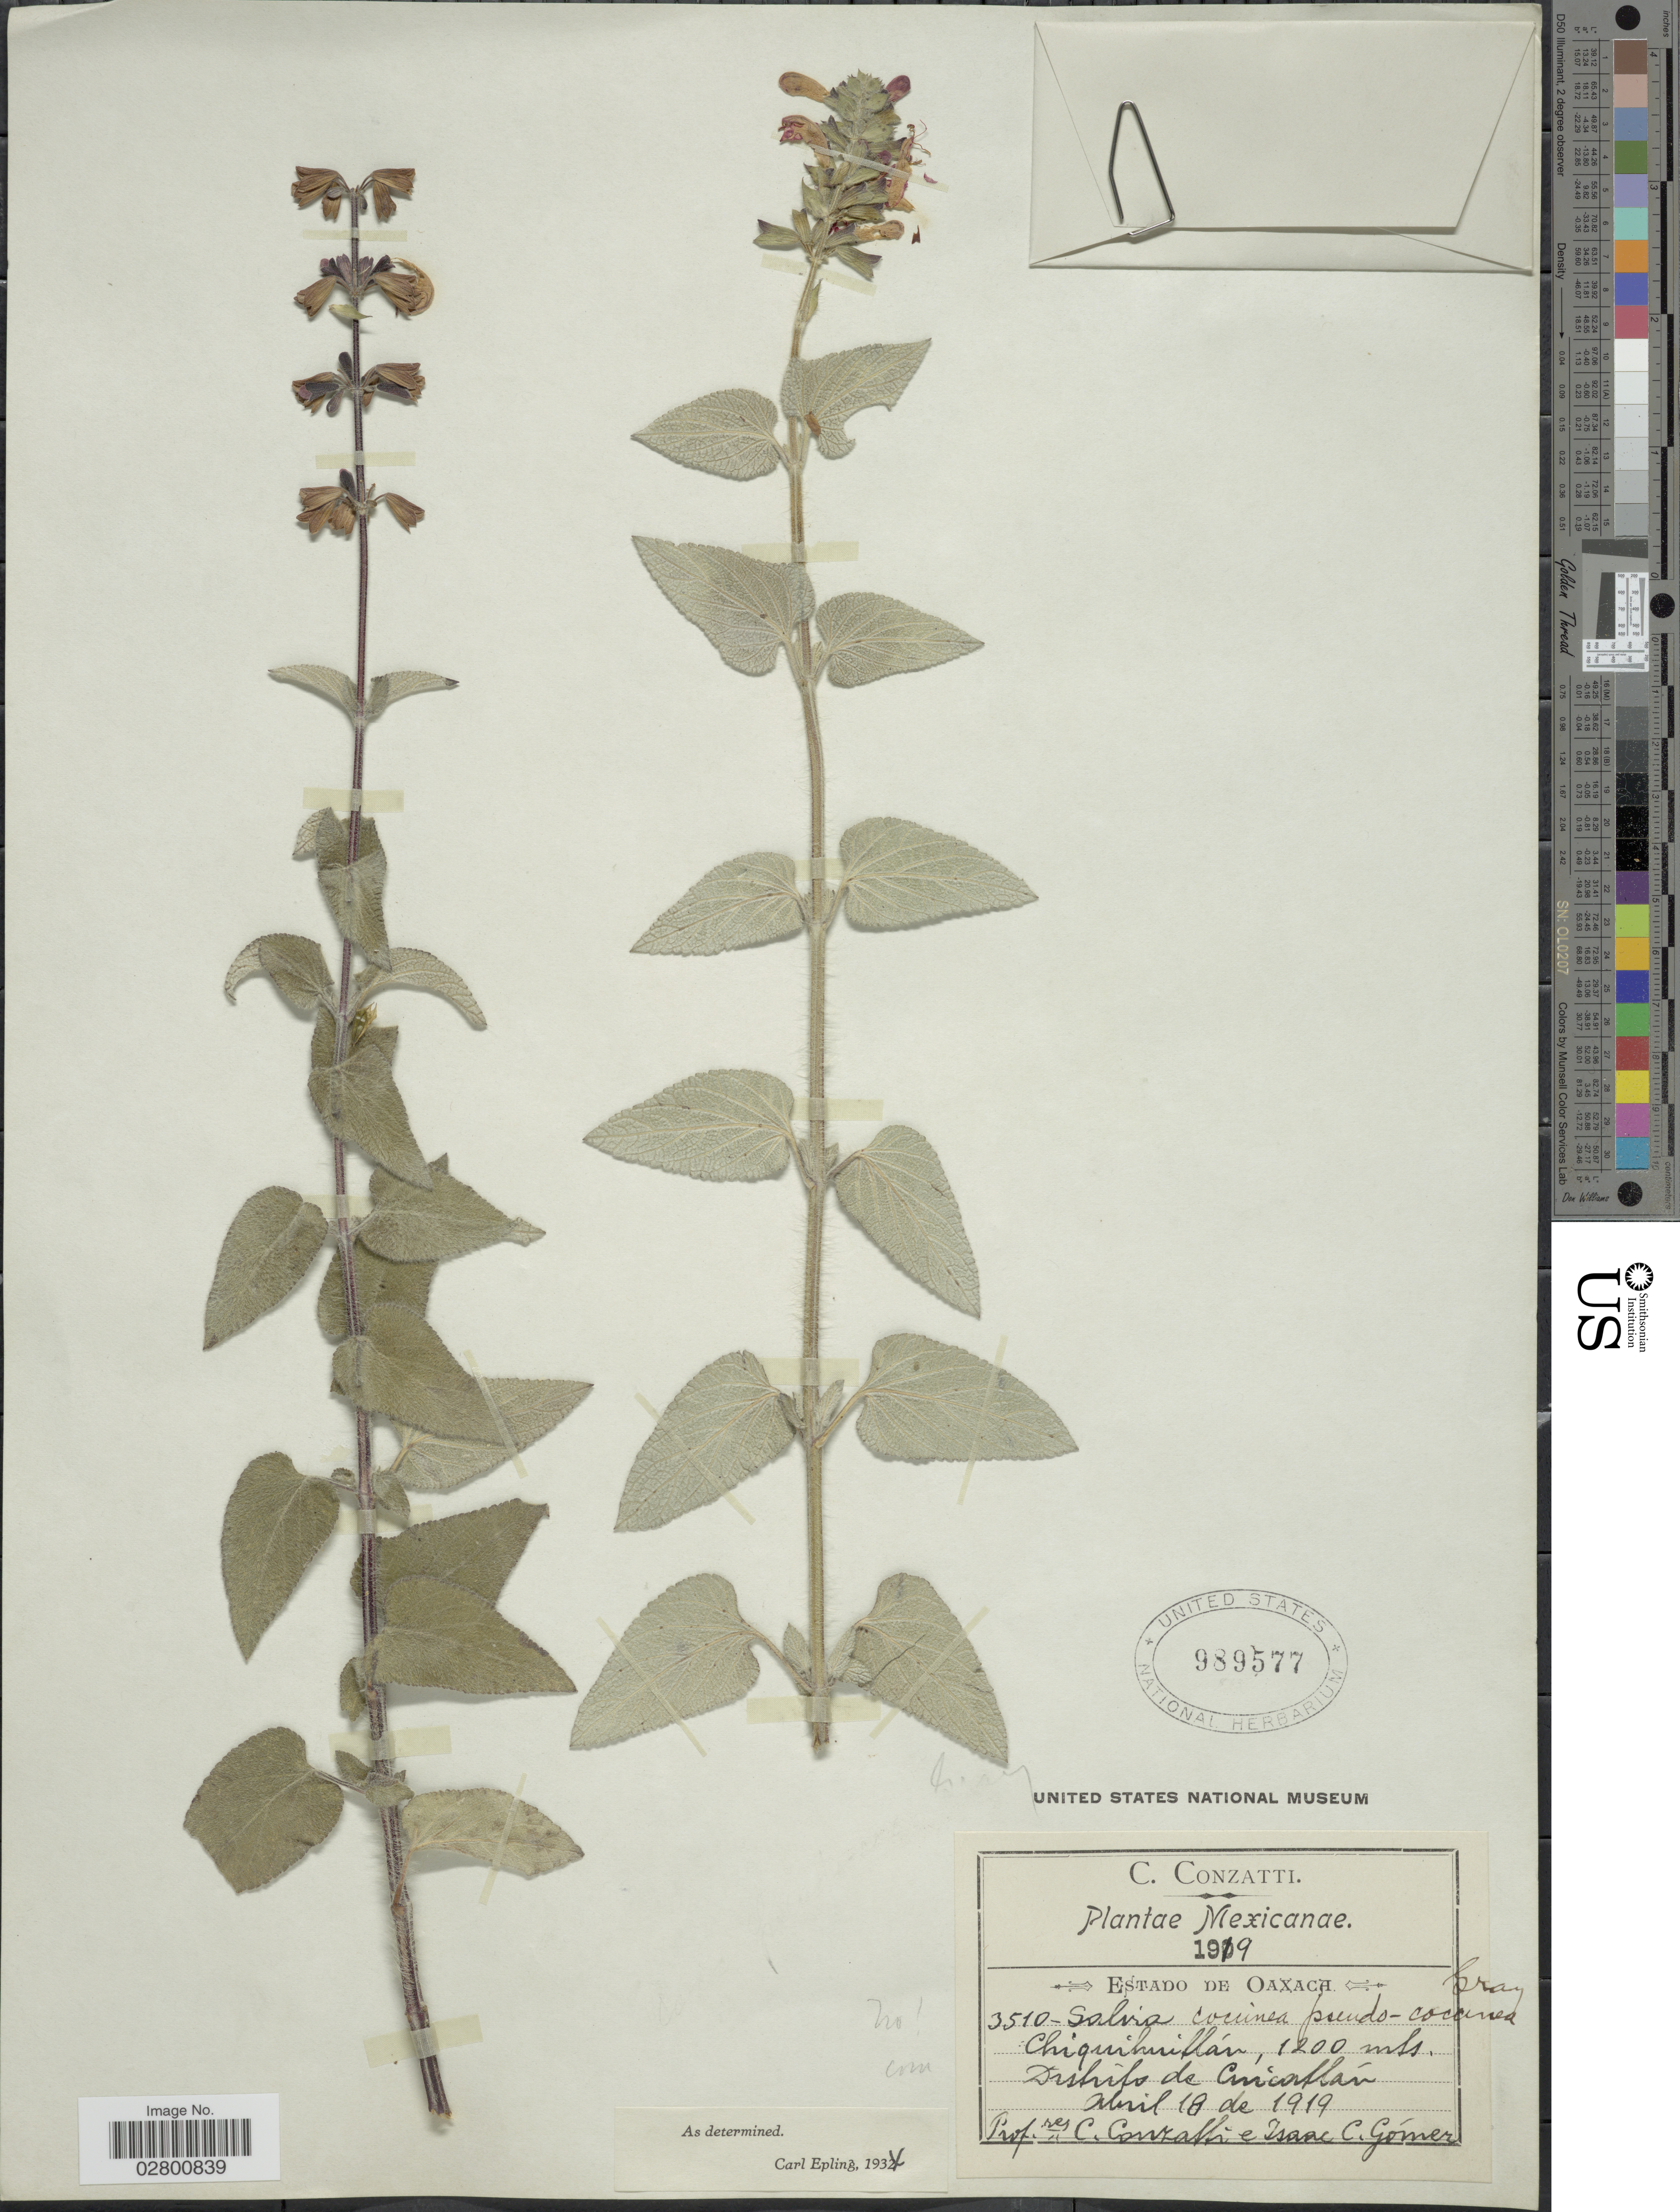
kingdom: Plantae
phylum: Tracheophyta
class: Magnoliopsida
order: Lamiales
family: Lamiaceae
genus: Salvia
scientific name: Salvia coccinea 'Naples Lavender'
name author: L. f. ex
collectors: C. Conzatti & I. Gomer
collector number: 3510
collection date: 1919-04-18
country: Mexico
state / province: Oaxaca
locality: Chiquihuitlán. Distrito de Cuicatlán.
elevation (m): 1200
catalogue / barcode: US 989577